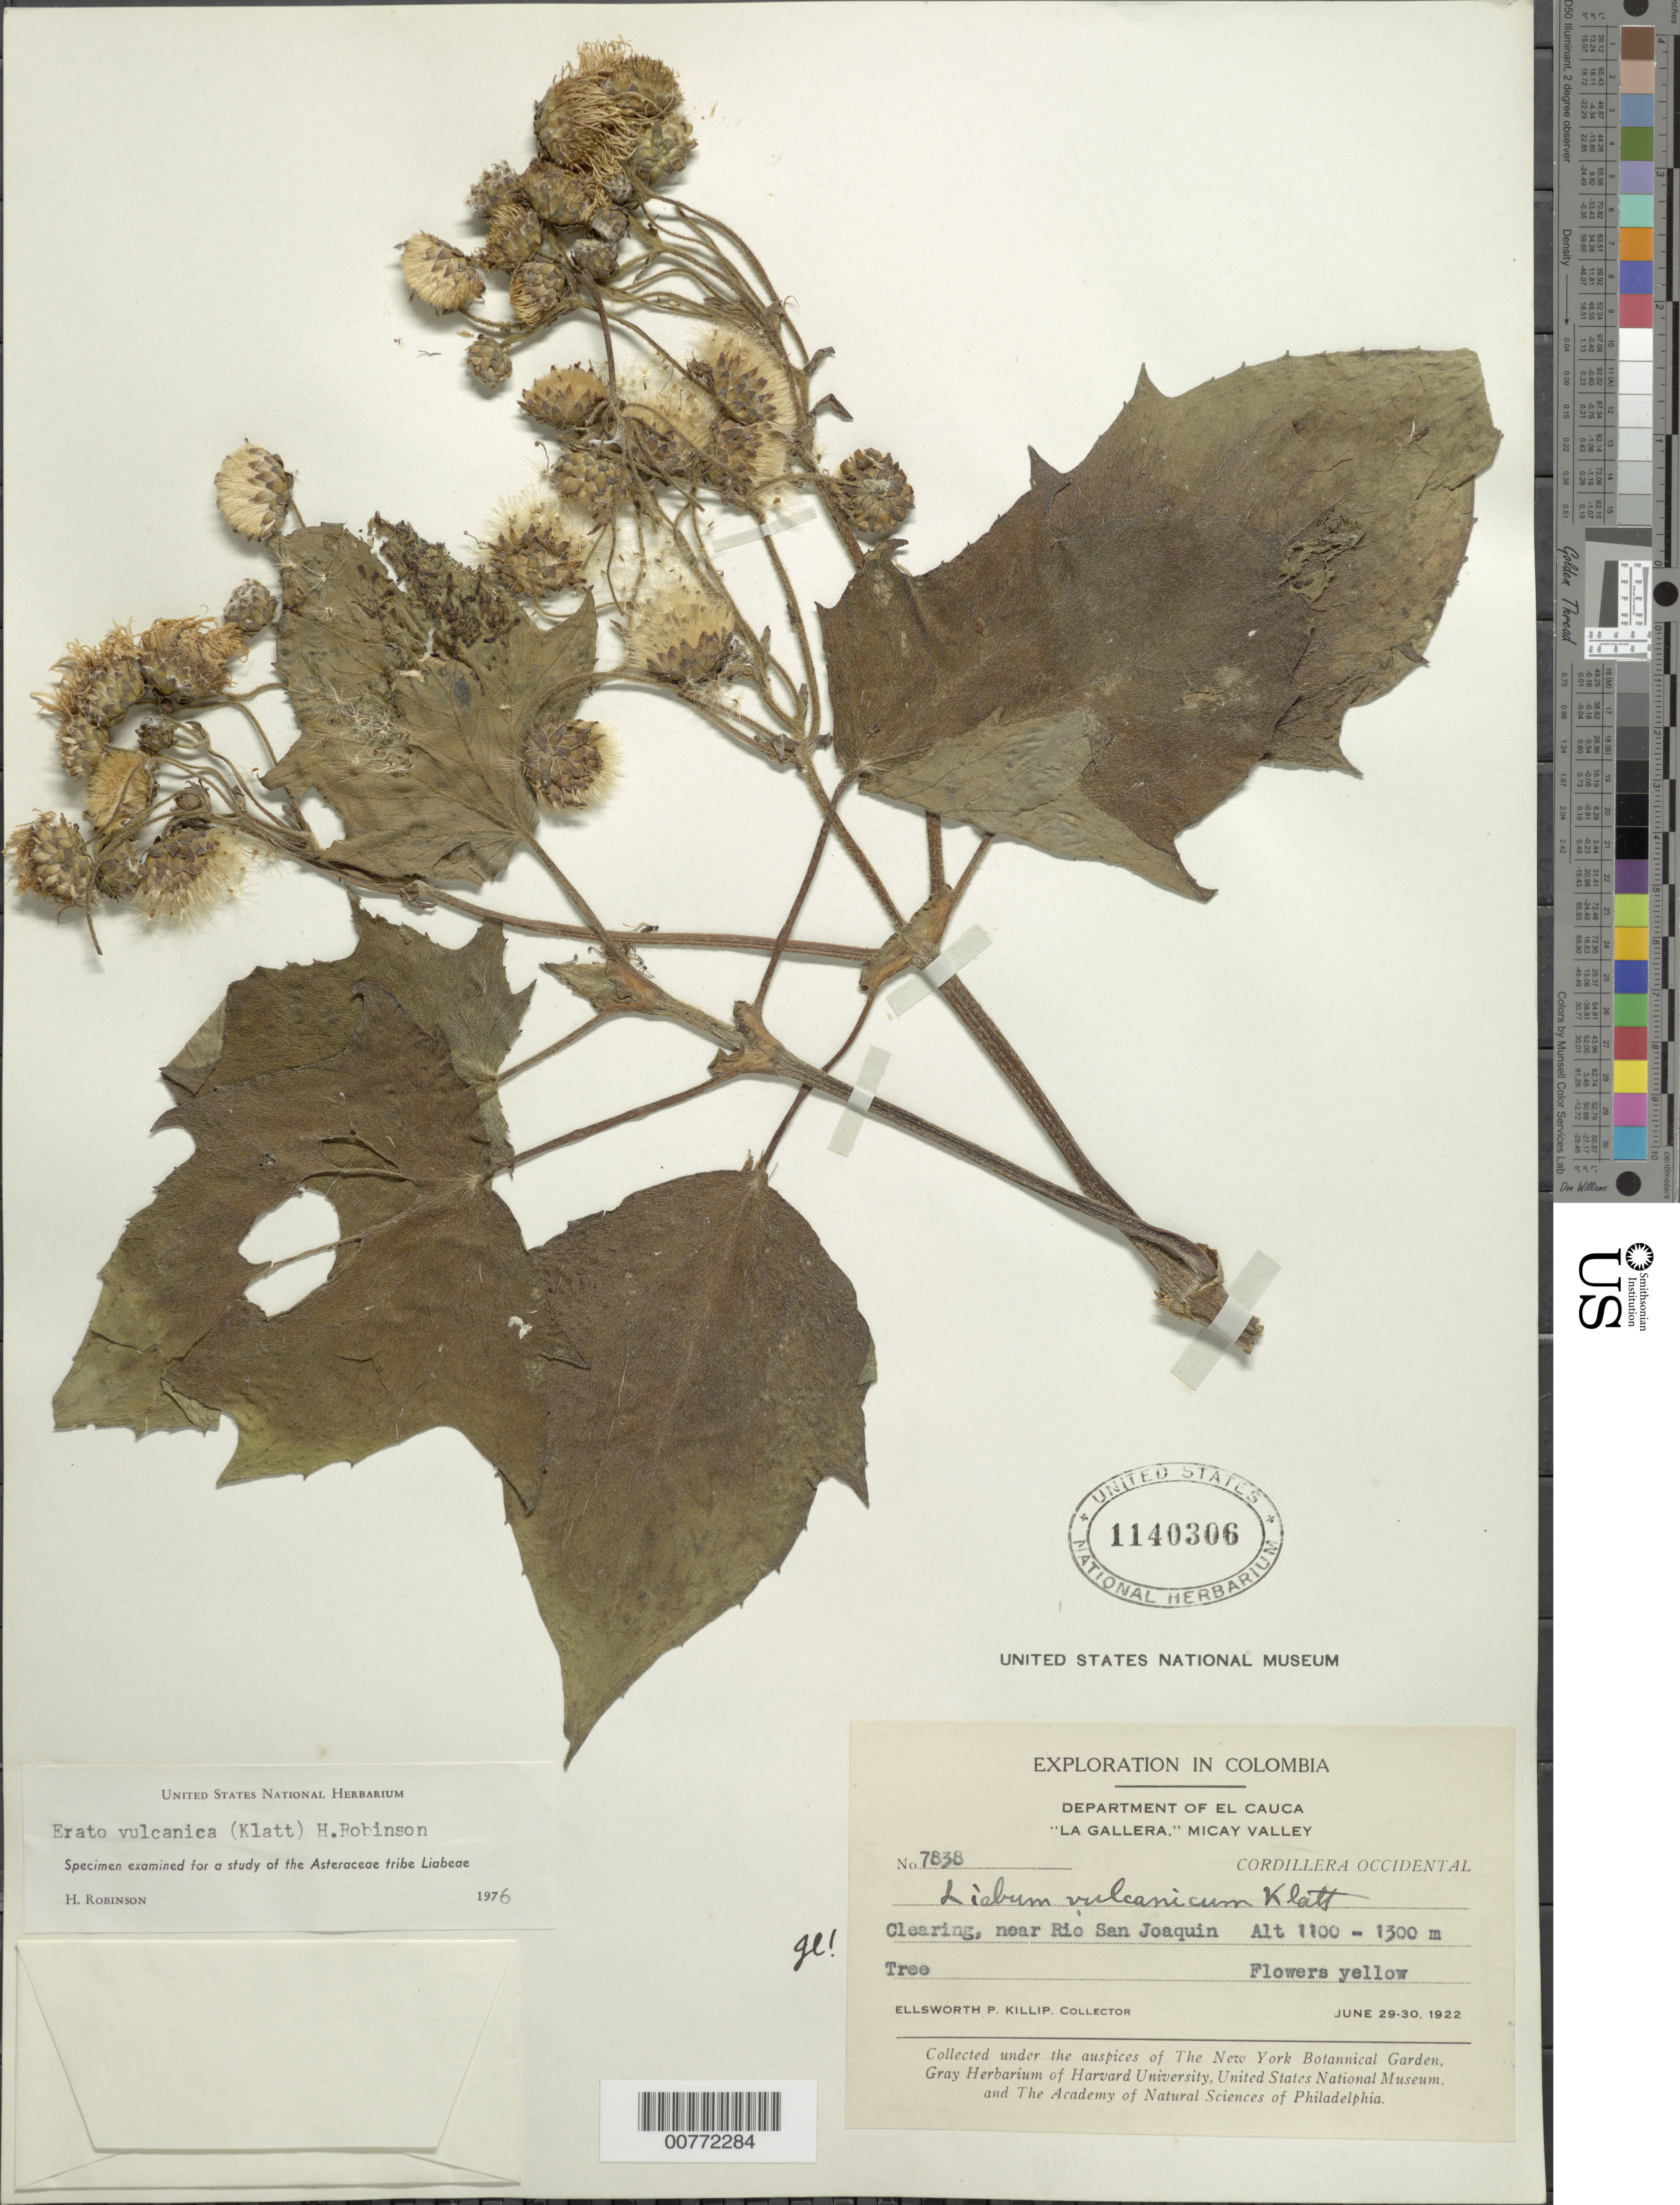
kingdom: Plantae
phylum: Tracheophyta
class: Magnoliopsida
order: Asterales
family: Asteraceae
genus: Erato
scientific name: Erato vulcanica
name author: (Klatt) H. Rob.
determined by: Robinson, Harold E., (US)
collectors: E. P. Killip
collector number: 7838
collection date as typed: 29-Jun-22 to 30-Jun-22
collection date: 1922-06-29/1922-06-30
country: Colombia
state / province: Cauca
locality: Cordillera occidental, "La Gallera" Micay valley, near Rio San Joaquin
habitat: Clearing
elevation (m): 1100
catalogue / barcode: US 1140306